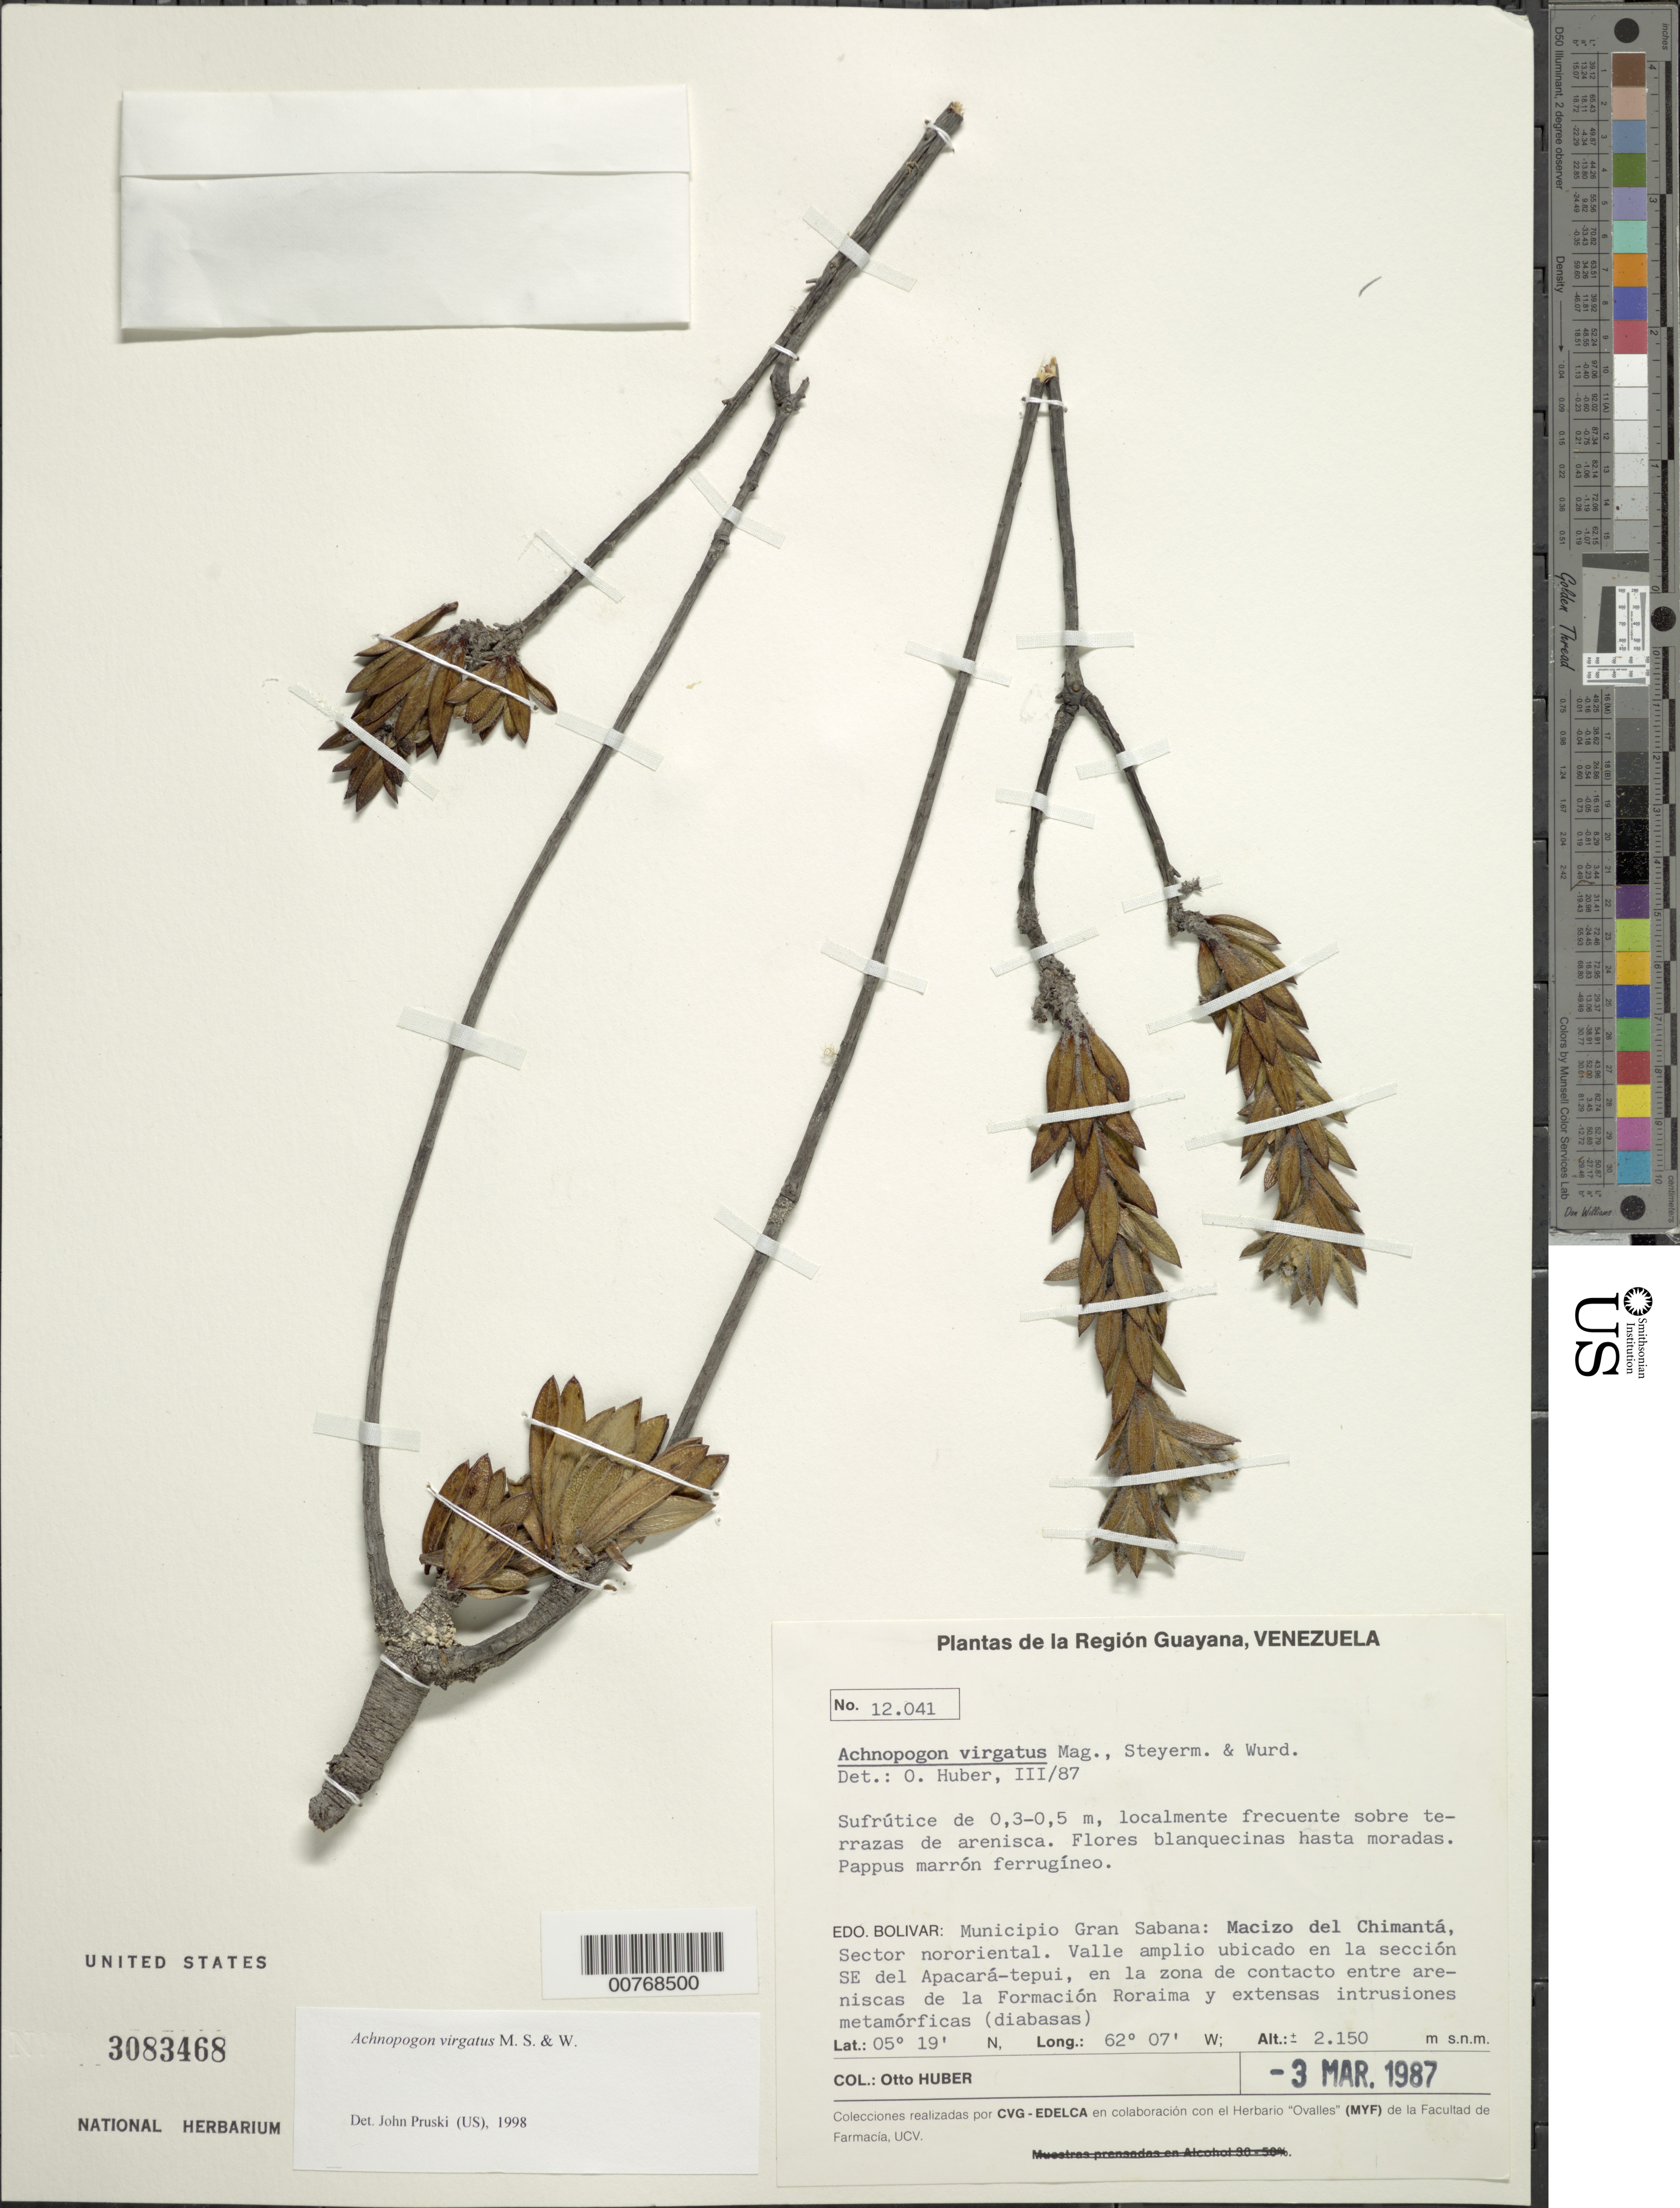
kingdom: Plantae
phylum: Tracheophyta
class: Magnoliopsida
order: Asterales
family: Asteraceae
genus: Achnopogon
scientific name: Achnopogon virgatus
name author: Maguire et al.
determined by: Huber, Otto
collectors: O. Huber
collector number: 12041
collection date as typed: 3-Mar-87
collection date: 1987-03-03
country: Venezuela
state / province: Bolívar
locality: Mun. Gran Sabana, Macizo del Chimantá, sector nororiental, sección SE del Apacará-tepuí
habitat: Sobre terrazas de arenisca.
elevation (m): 2150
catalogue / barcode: US 3083468